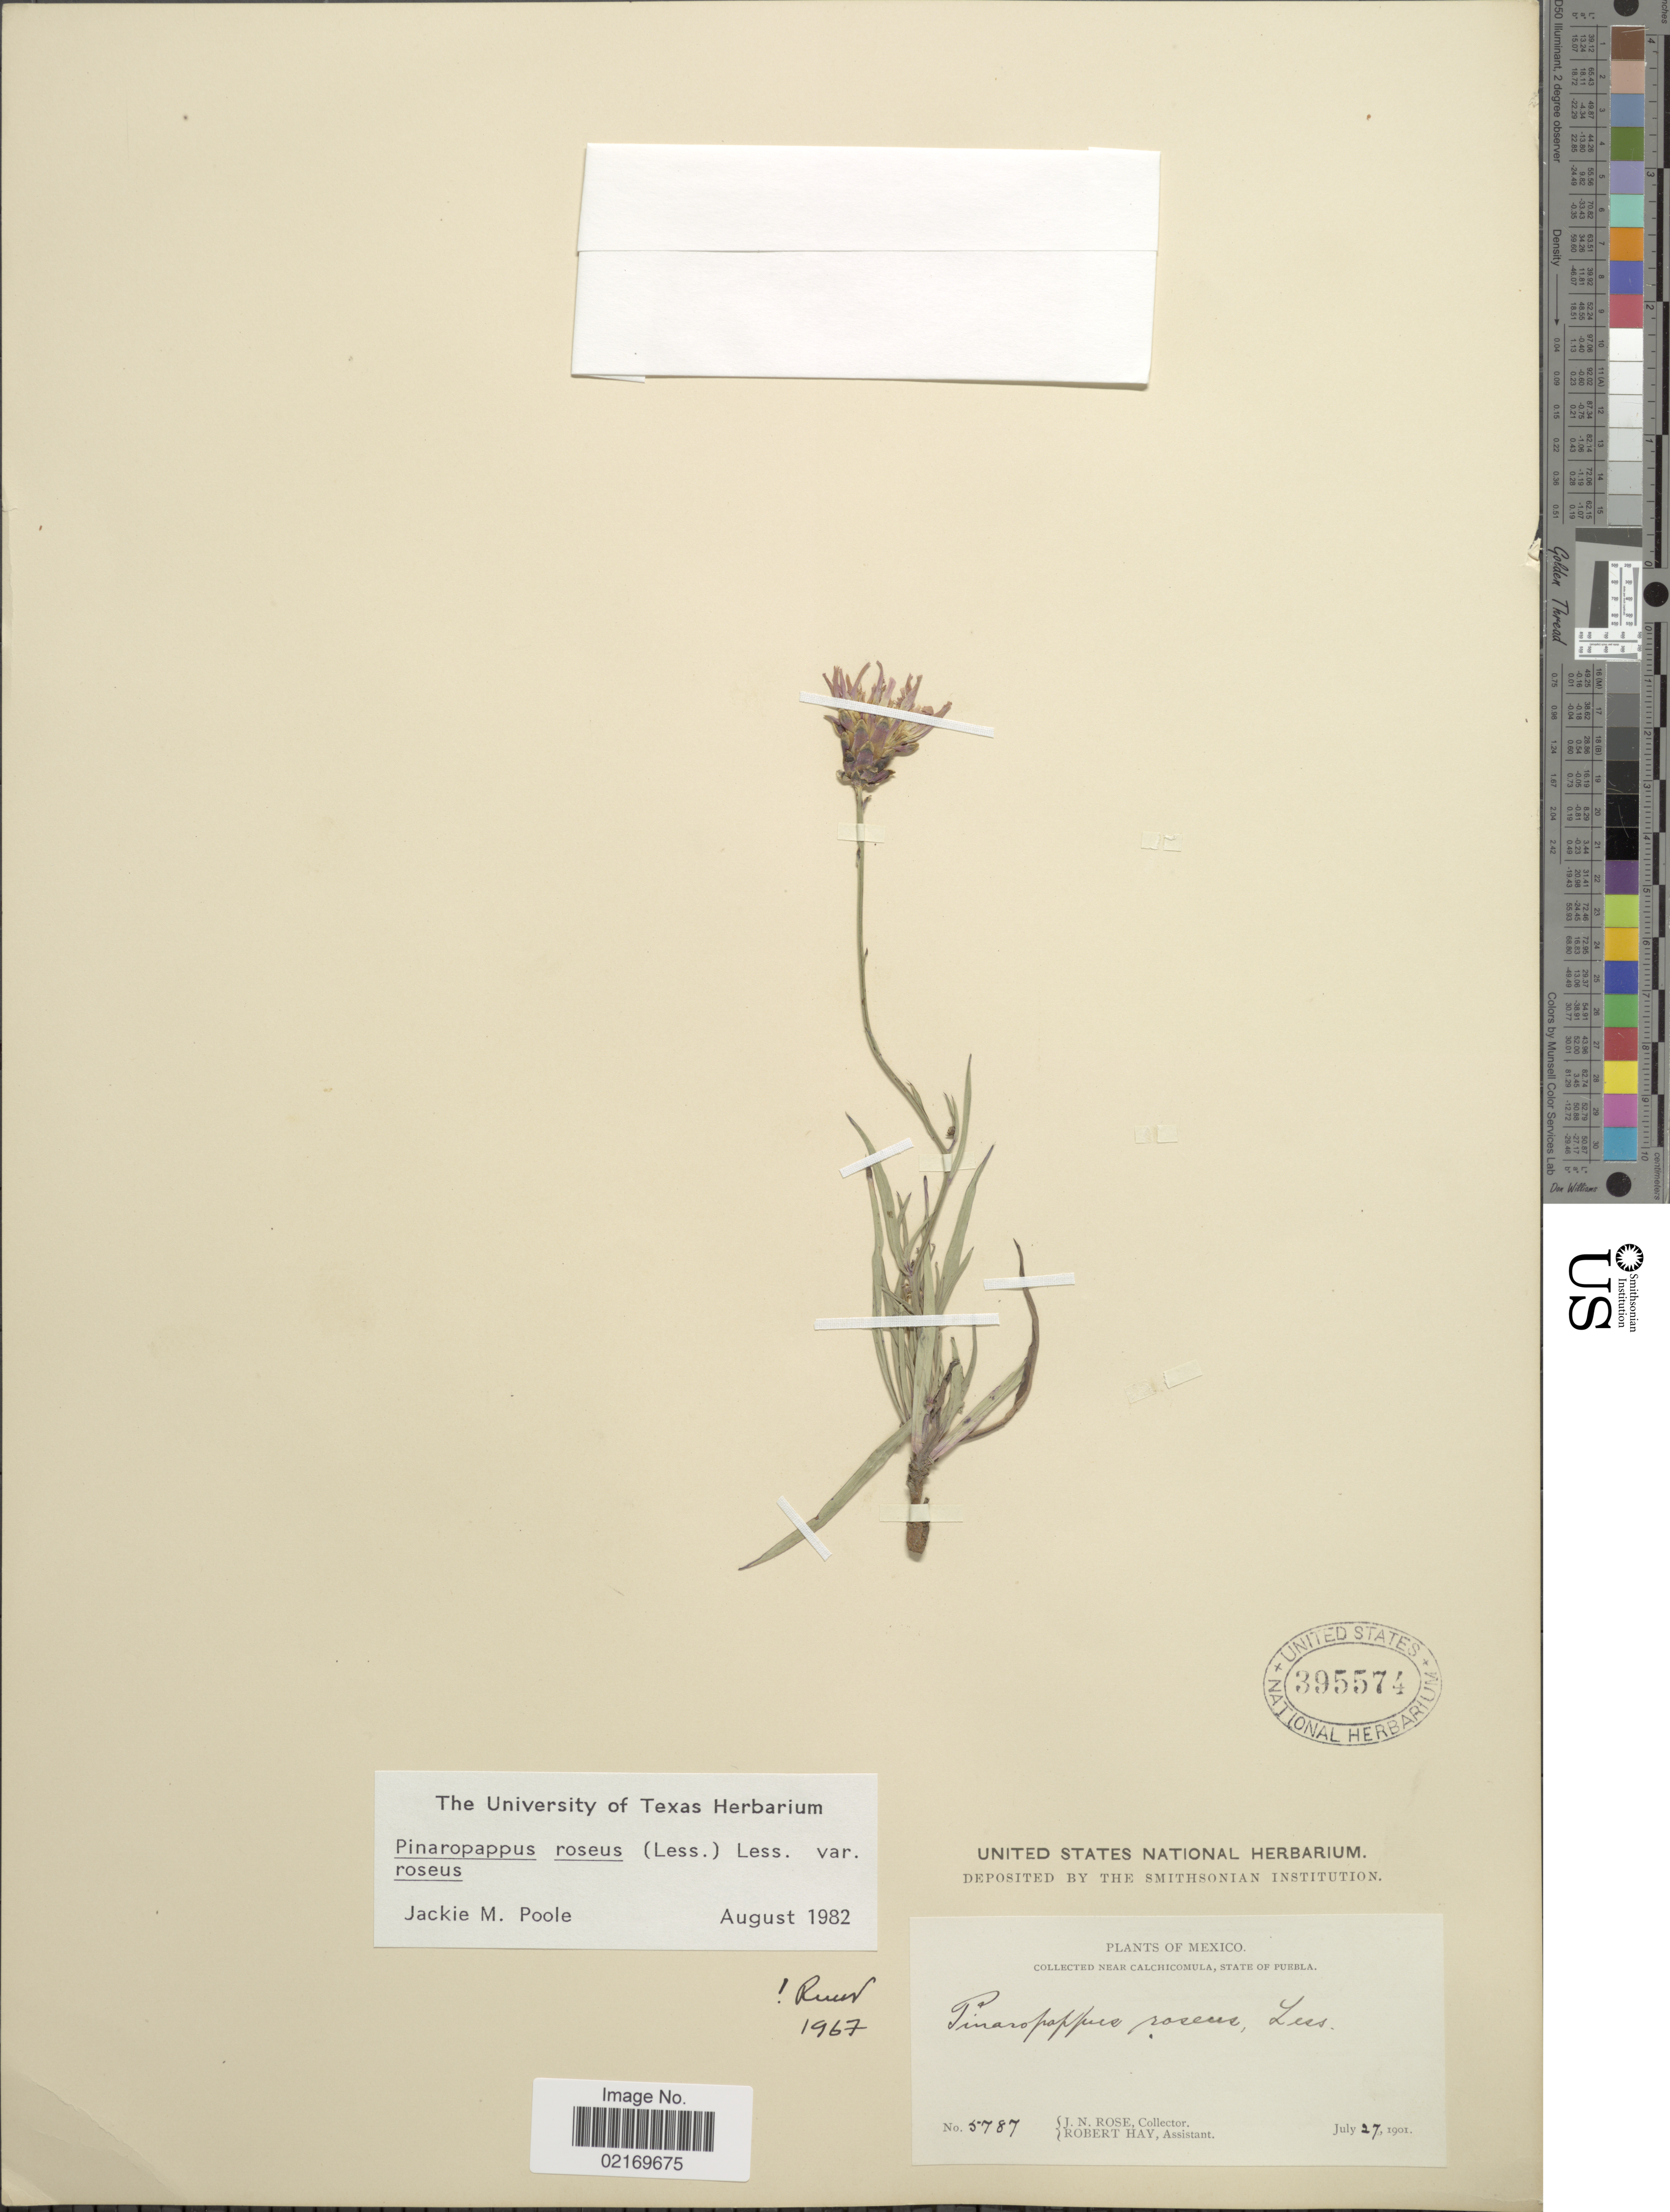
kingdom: Plantae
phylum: Tracheophyta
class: Magnoliopsida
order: Asterales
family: Asteraceae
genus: Pinaropappus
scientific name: Pinaropappus roseus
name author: Less.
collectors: J. N. Rose & R. Hay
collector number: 5787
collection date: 1901-07-27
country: Mexico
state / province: Puebla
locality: Near Calchicomula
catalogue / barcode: US 395574